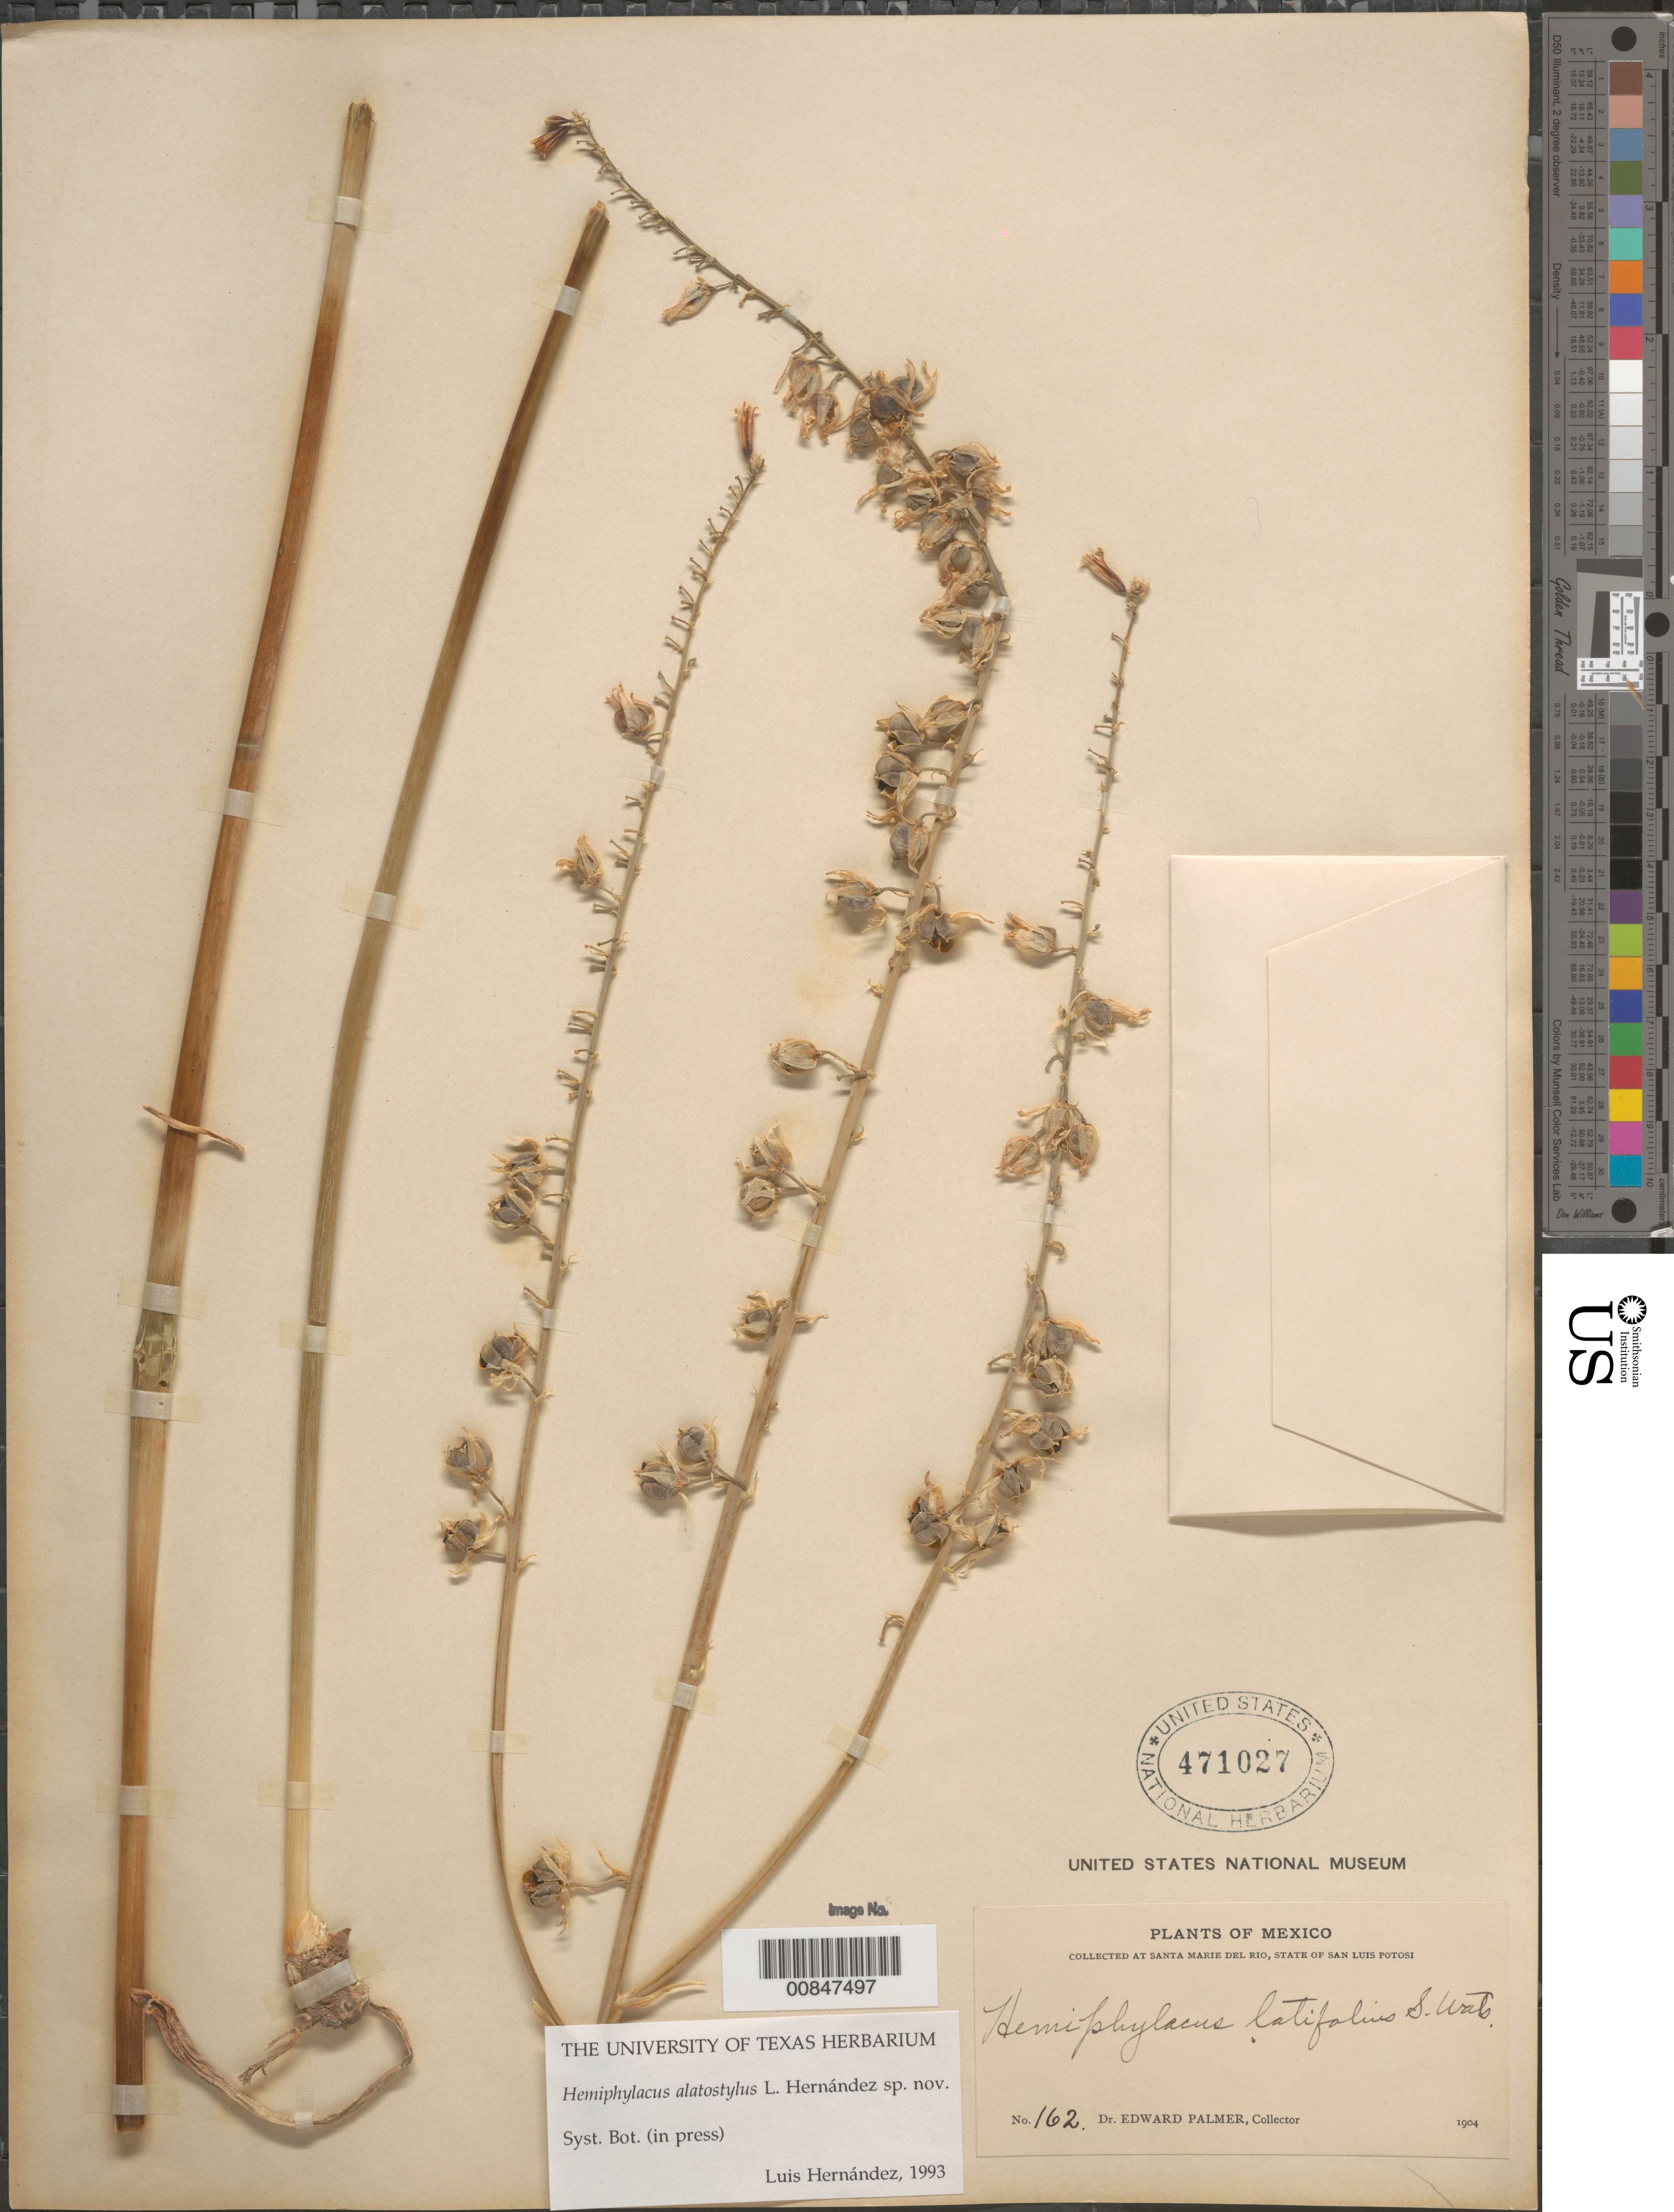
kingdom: Plantae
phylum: Tracheophyta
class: Liliopsida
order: Asparagales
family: Asparagaceae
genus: Hemiphylacus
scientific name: Hemiphylacus alatostylus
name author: L. Hern.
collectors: E. Palmer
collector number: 162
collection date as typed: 1904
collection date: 1904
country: Mexico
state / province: San Luis Potosí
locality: Santa Maria del Río, San Luis Potosí.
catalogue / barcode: US 471027